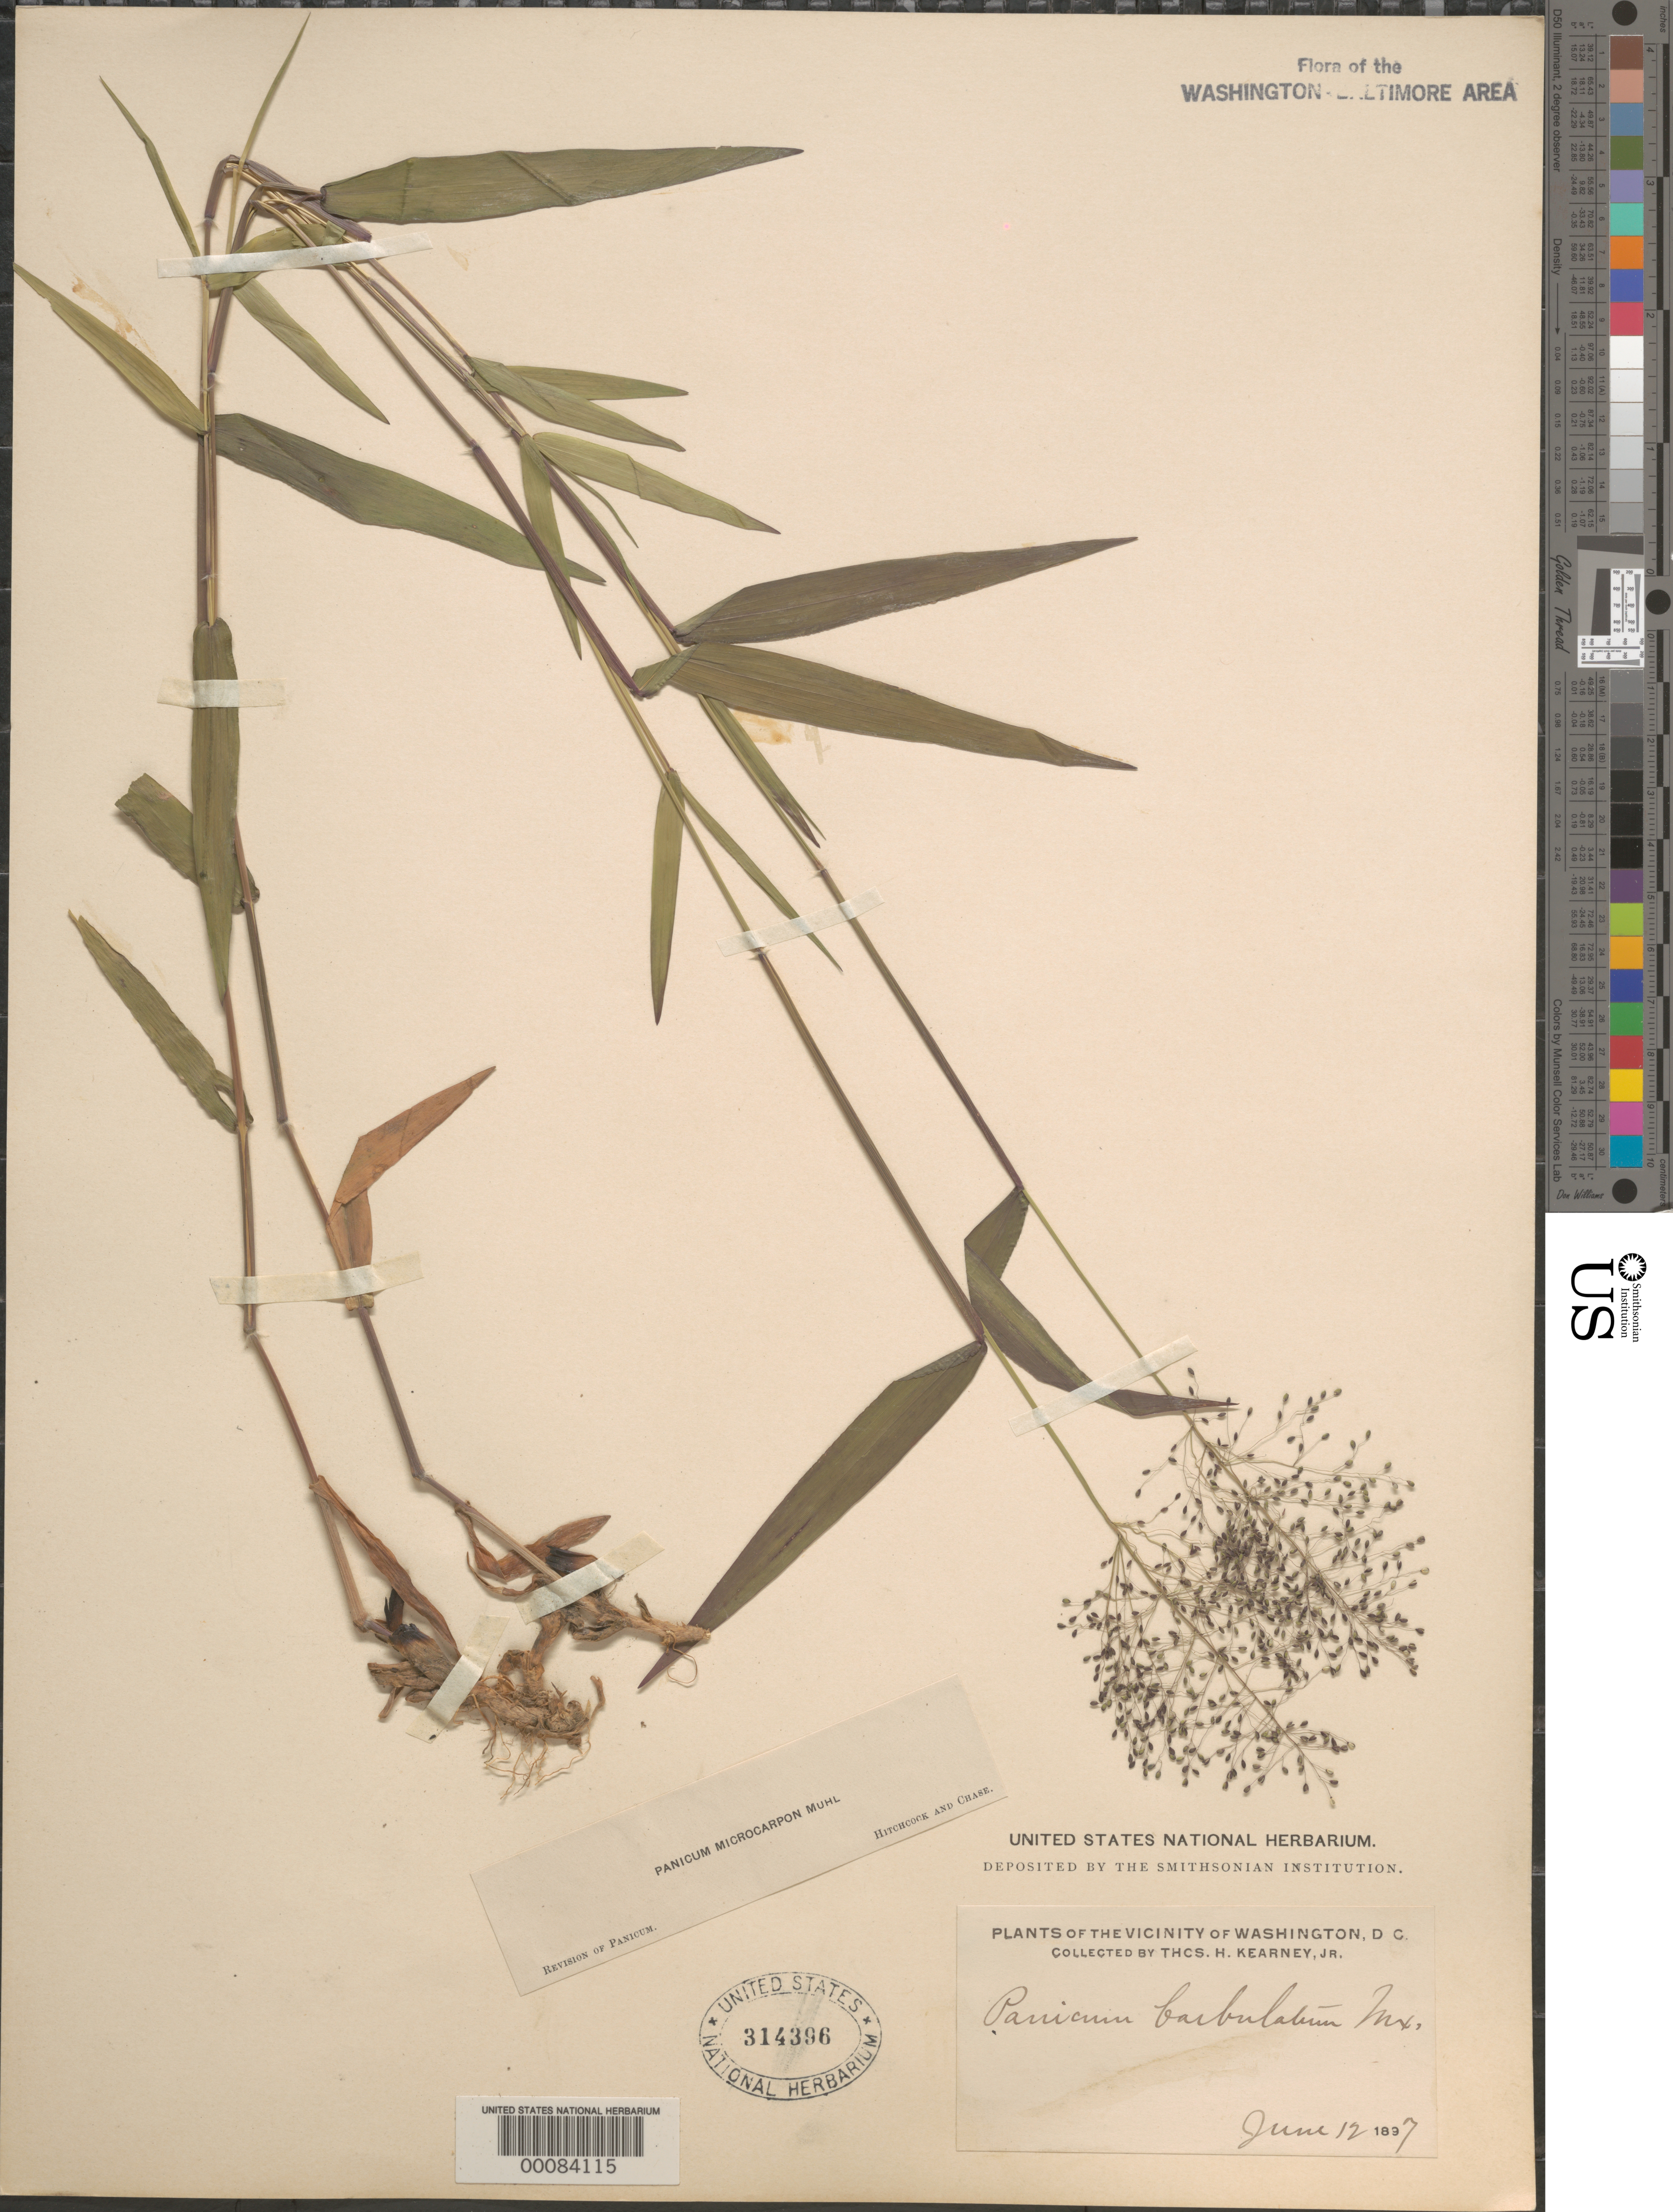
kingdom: Plantae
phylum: Tracheophyta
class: Liliopsida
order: Poales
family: Poaceae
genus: Dichanthelium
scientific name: Dichanthelium dichotomum var. dichotomum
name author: (L.) Gould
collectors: T. H. Kearney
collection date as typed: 12 Jun 1897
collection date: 1897-06-12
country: United States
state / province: District of Columbia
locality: Washington DC area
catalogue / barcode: US 314396